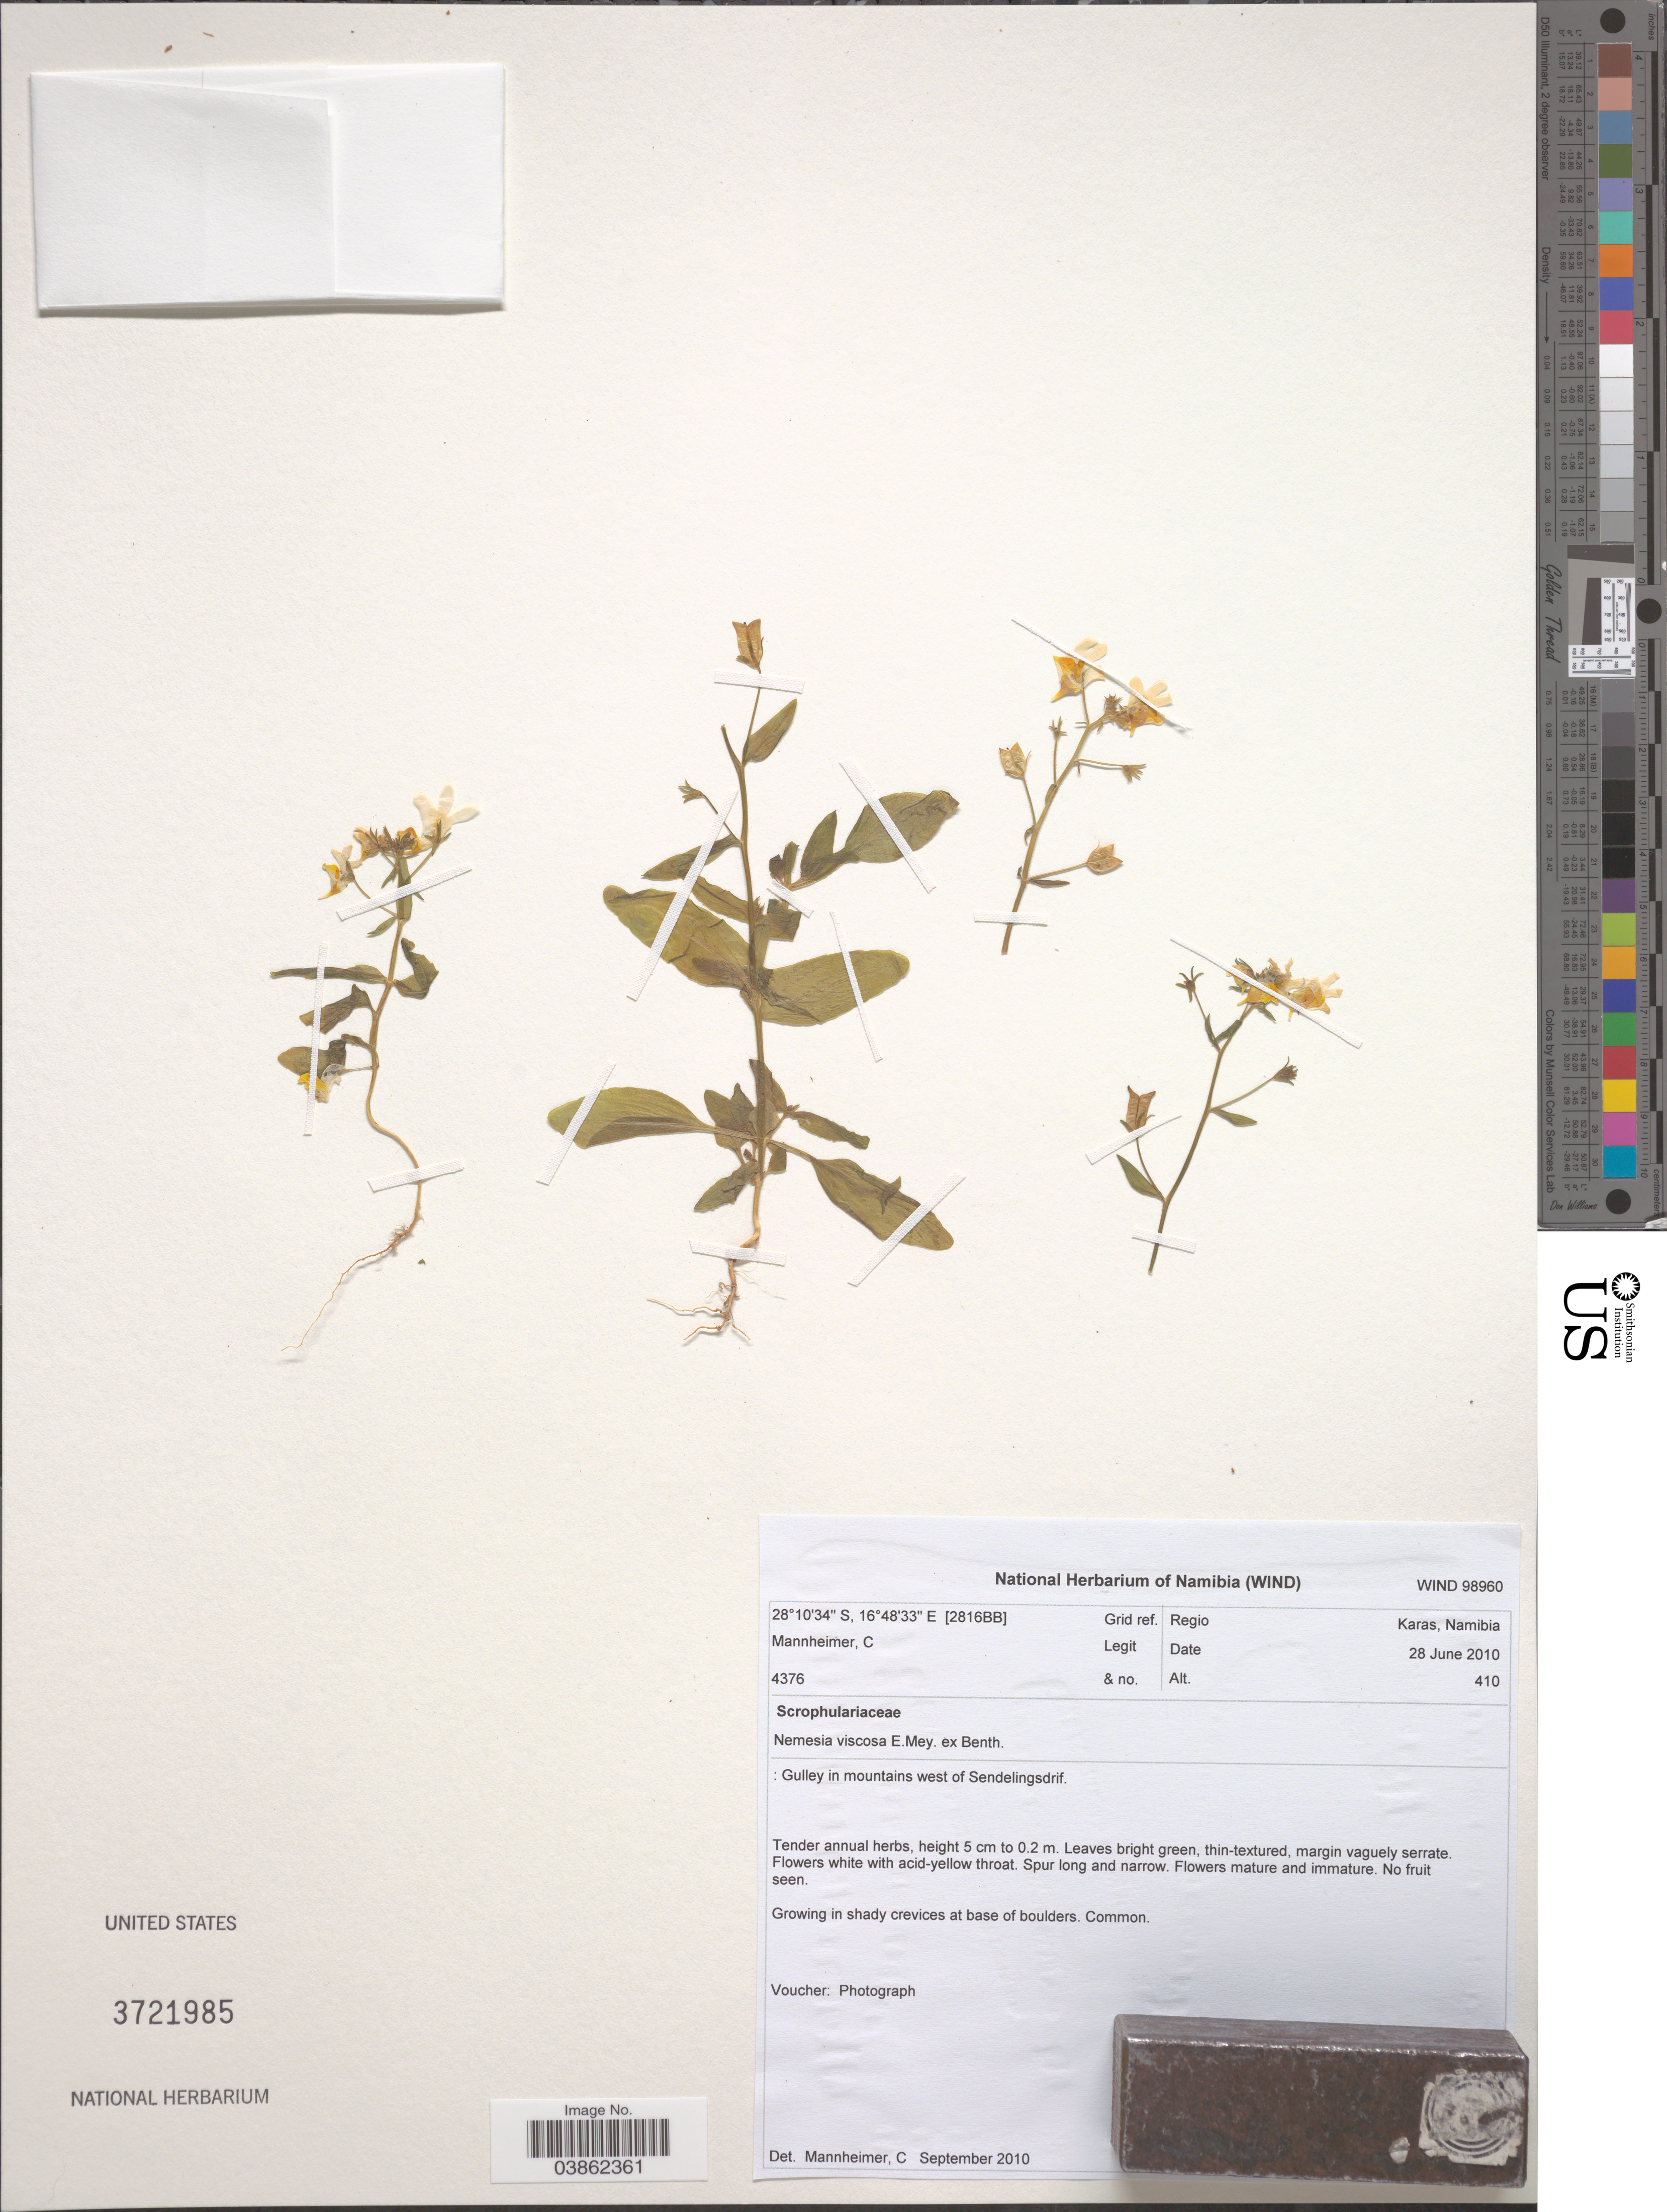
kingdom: Plantae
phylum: Tracheophyta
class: Magnoliopsida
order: Lamiales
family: Scrophulariaceae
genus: Nemesia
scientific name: Nemesia viscosa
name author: E. Mey. ex Benth.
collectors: C. A. Mannheimer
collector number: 4376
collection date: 2010-06-28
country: Namibia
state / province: Karas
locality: Grid ref. [2816BB]. Regio Karas. Gulley in mountains west of Sendelingsdrif.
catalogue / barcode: US 3721985